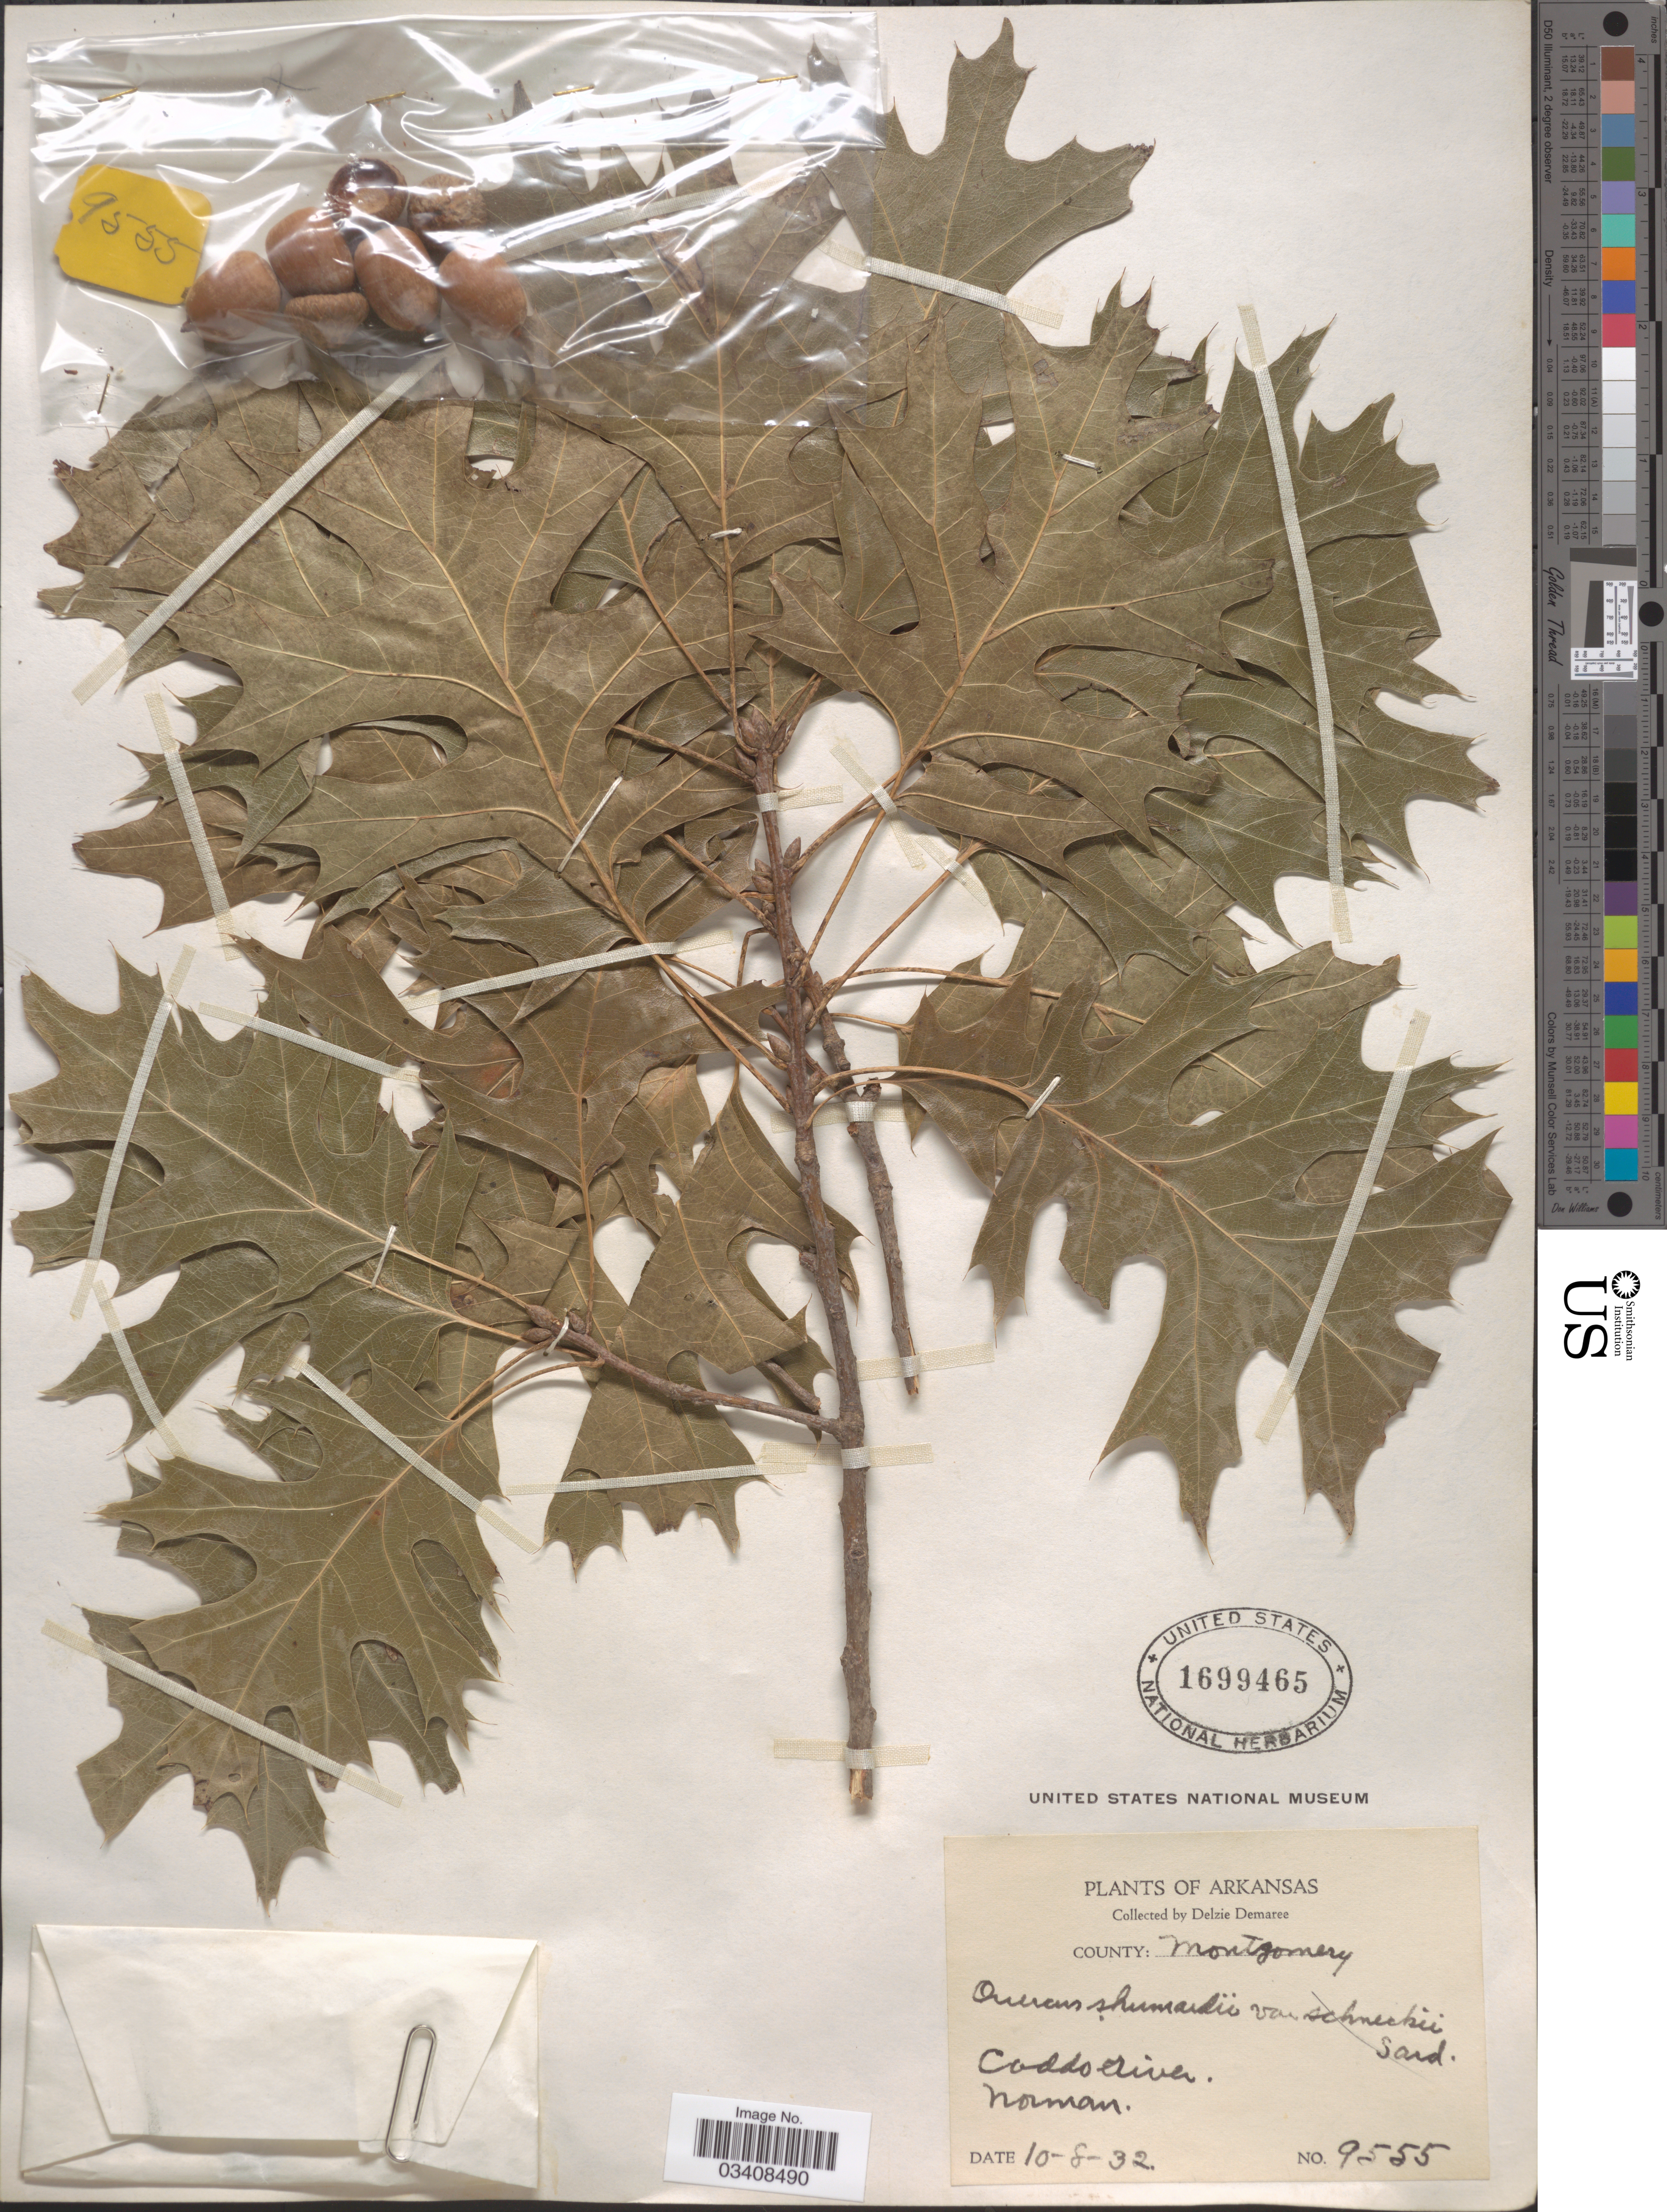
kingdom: Plantae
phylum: Tracheophyta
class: Magnoliopsida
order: Fagales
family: Fagaceae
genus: Quercus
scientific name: Quercus shumardii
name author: Buckley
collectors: D. Demaree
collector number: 9555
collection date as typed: Transcribed d/m/y: 8/10/32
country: United States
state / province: Arkansas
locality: County: Montgomery. Caddo river. Norman.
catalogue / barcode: US 1699465